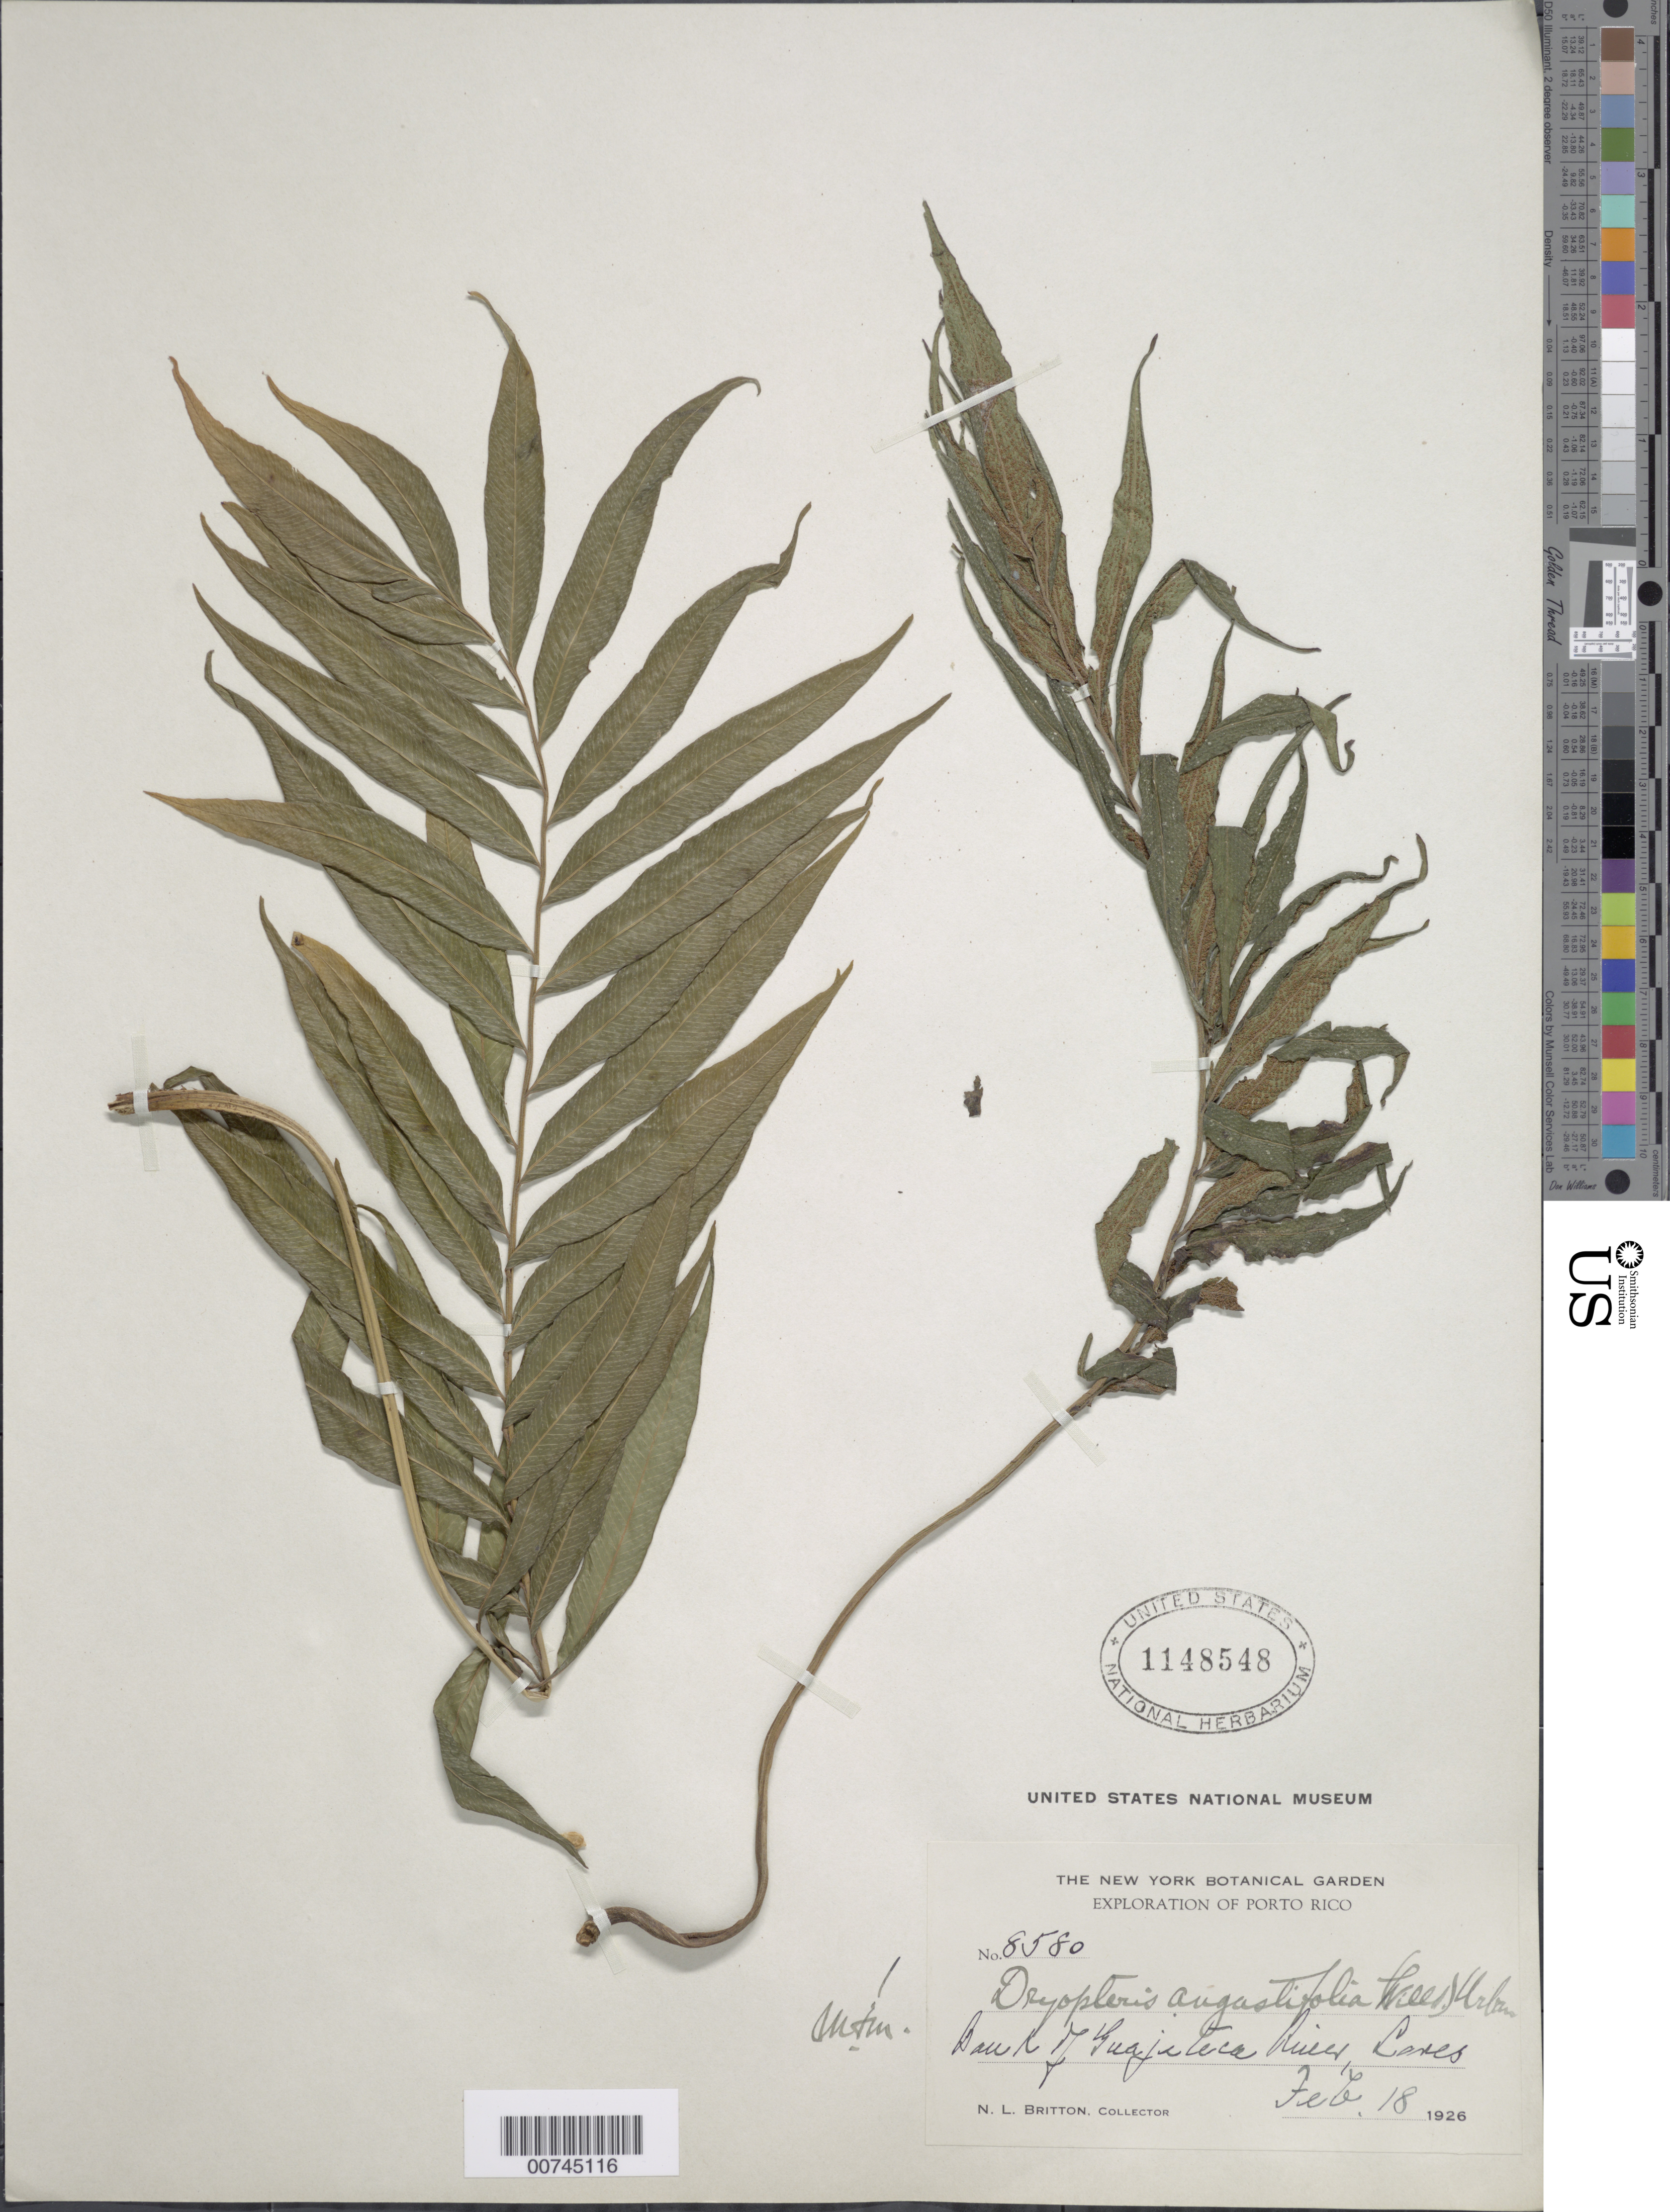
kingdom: Plantae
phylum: Tracheophyta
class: Polypodiopsida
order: Polypodiales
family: Thelypteridaceae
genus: Meniscium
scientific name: Meniscium angustifolium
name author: Willd.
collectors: N. Britton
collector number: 8580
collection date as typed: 18 Feb 1926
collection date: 1926-02-18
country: Puerto Rico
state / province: Lares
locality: Lares, bank of Guajataca River.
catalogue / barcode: US 1148548